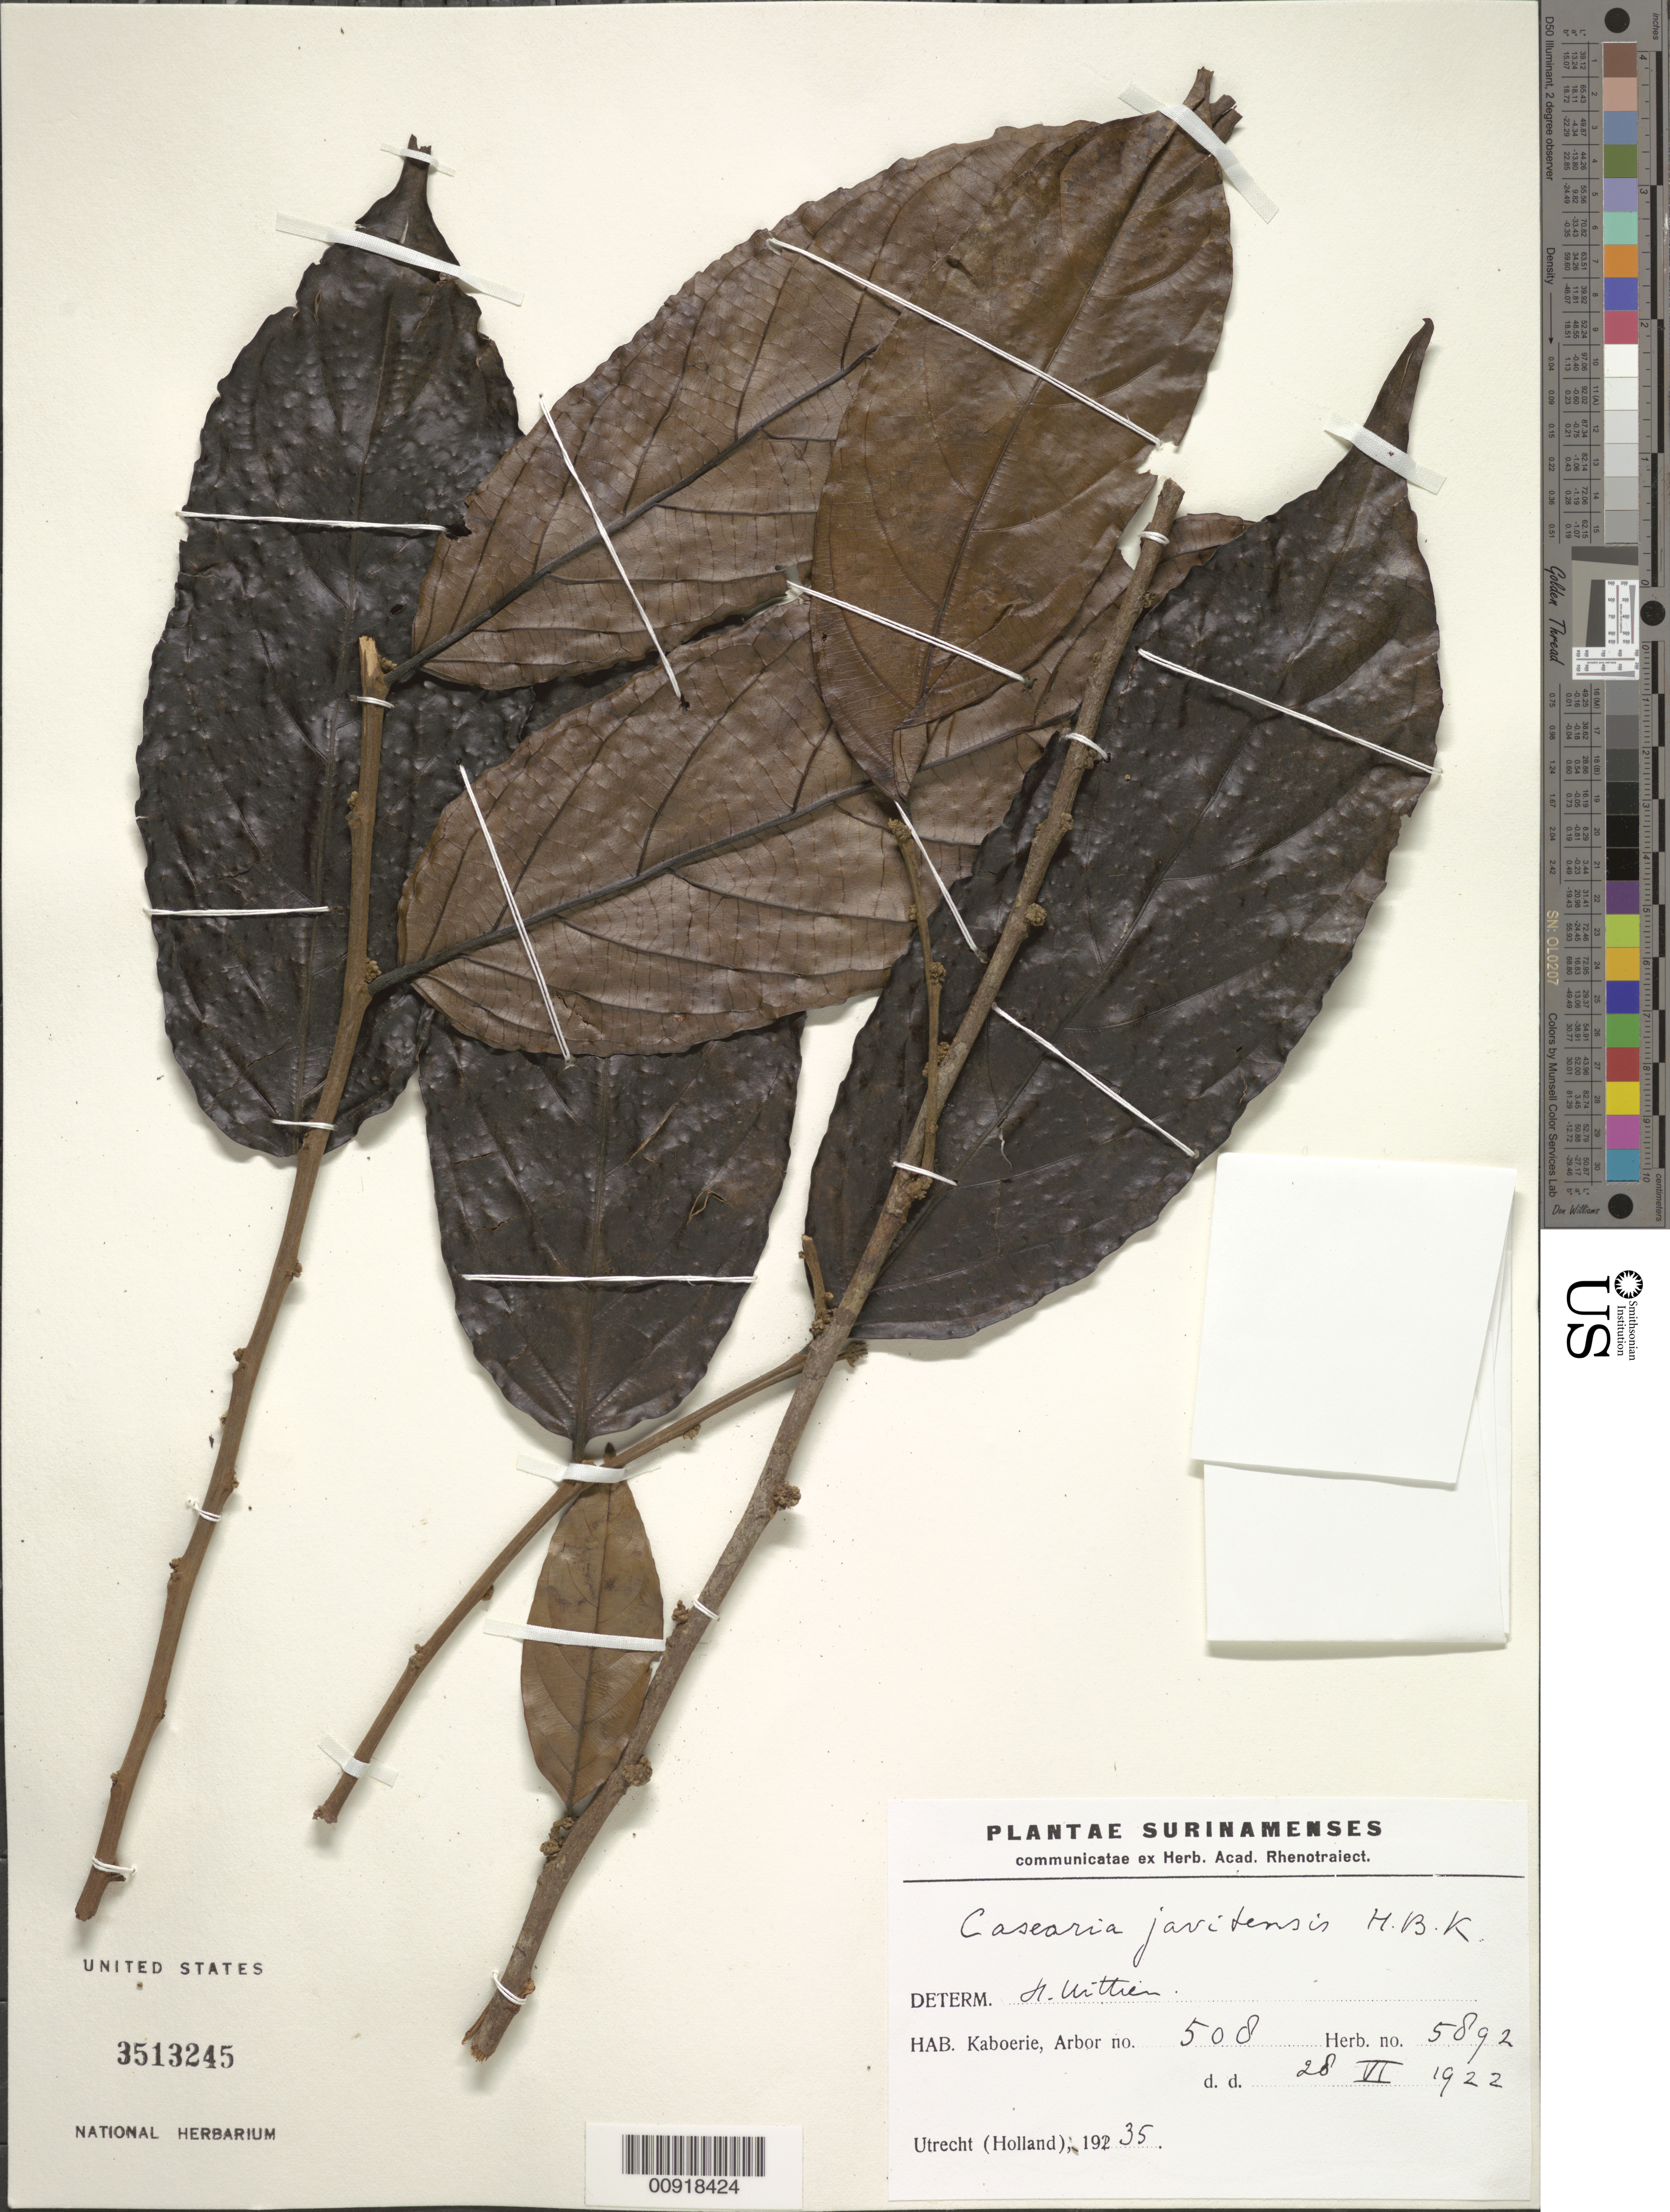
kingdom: Plantae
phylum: Tracheophyta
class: Magnoliopsida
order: Malpighiales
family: Salicaceae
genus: Piparea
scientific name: Piparea multiflora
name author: C.F. Gaertn.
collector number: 5892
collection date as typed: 28-Jun-22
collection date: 1922-06-28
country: Suriname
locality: Forest Reserve, Kaboerie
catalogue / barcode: US 3513245